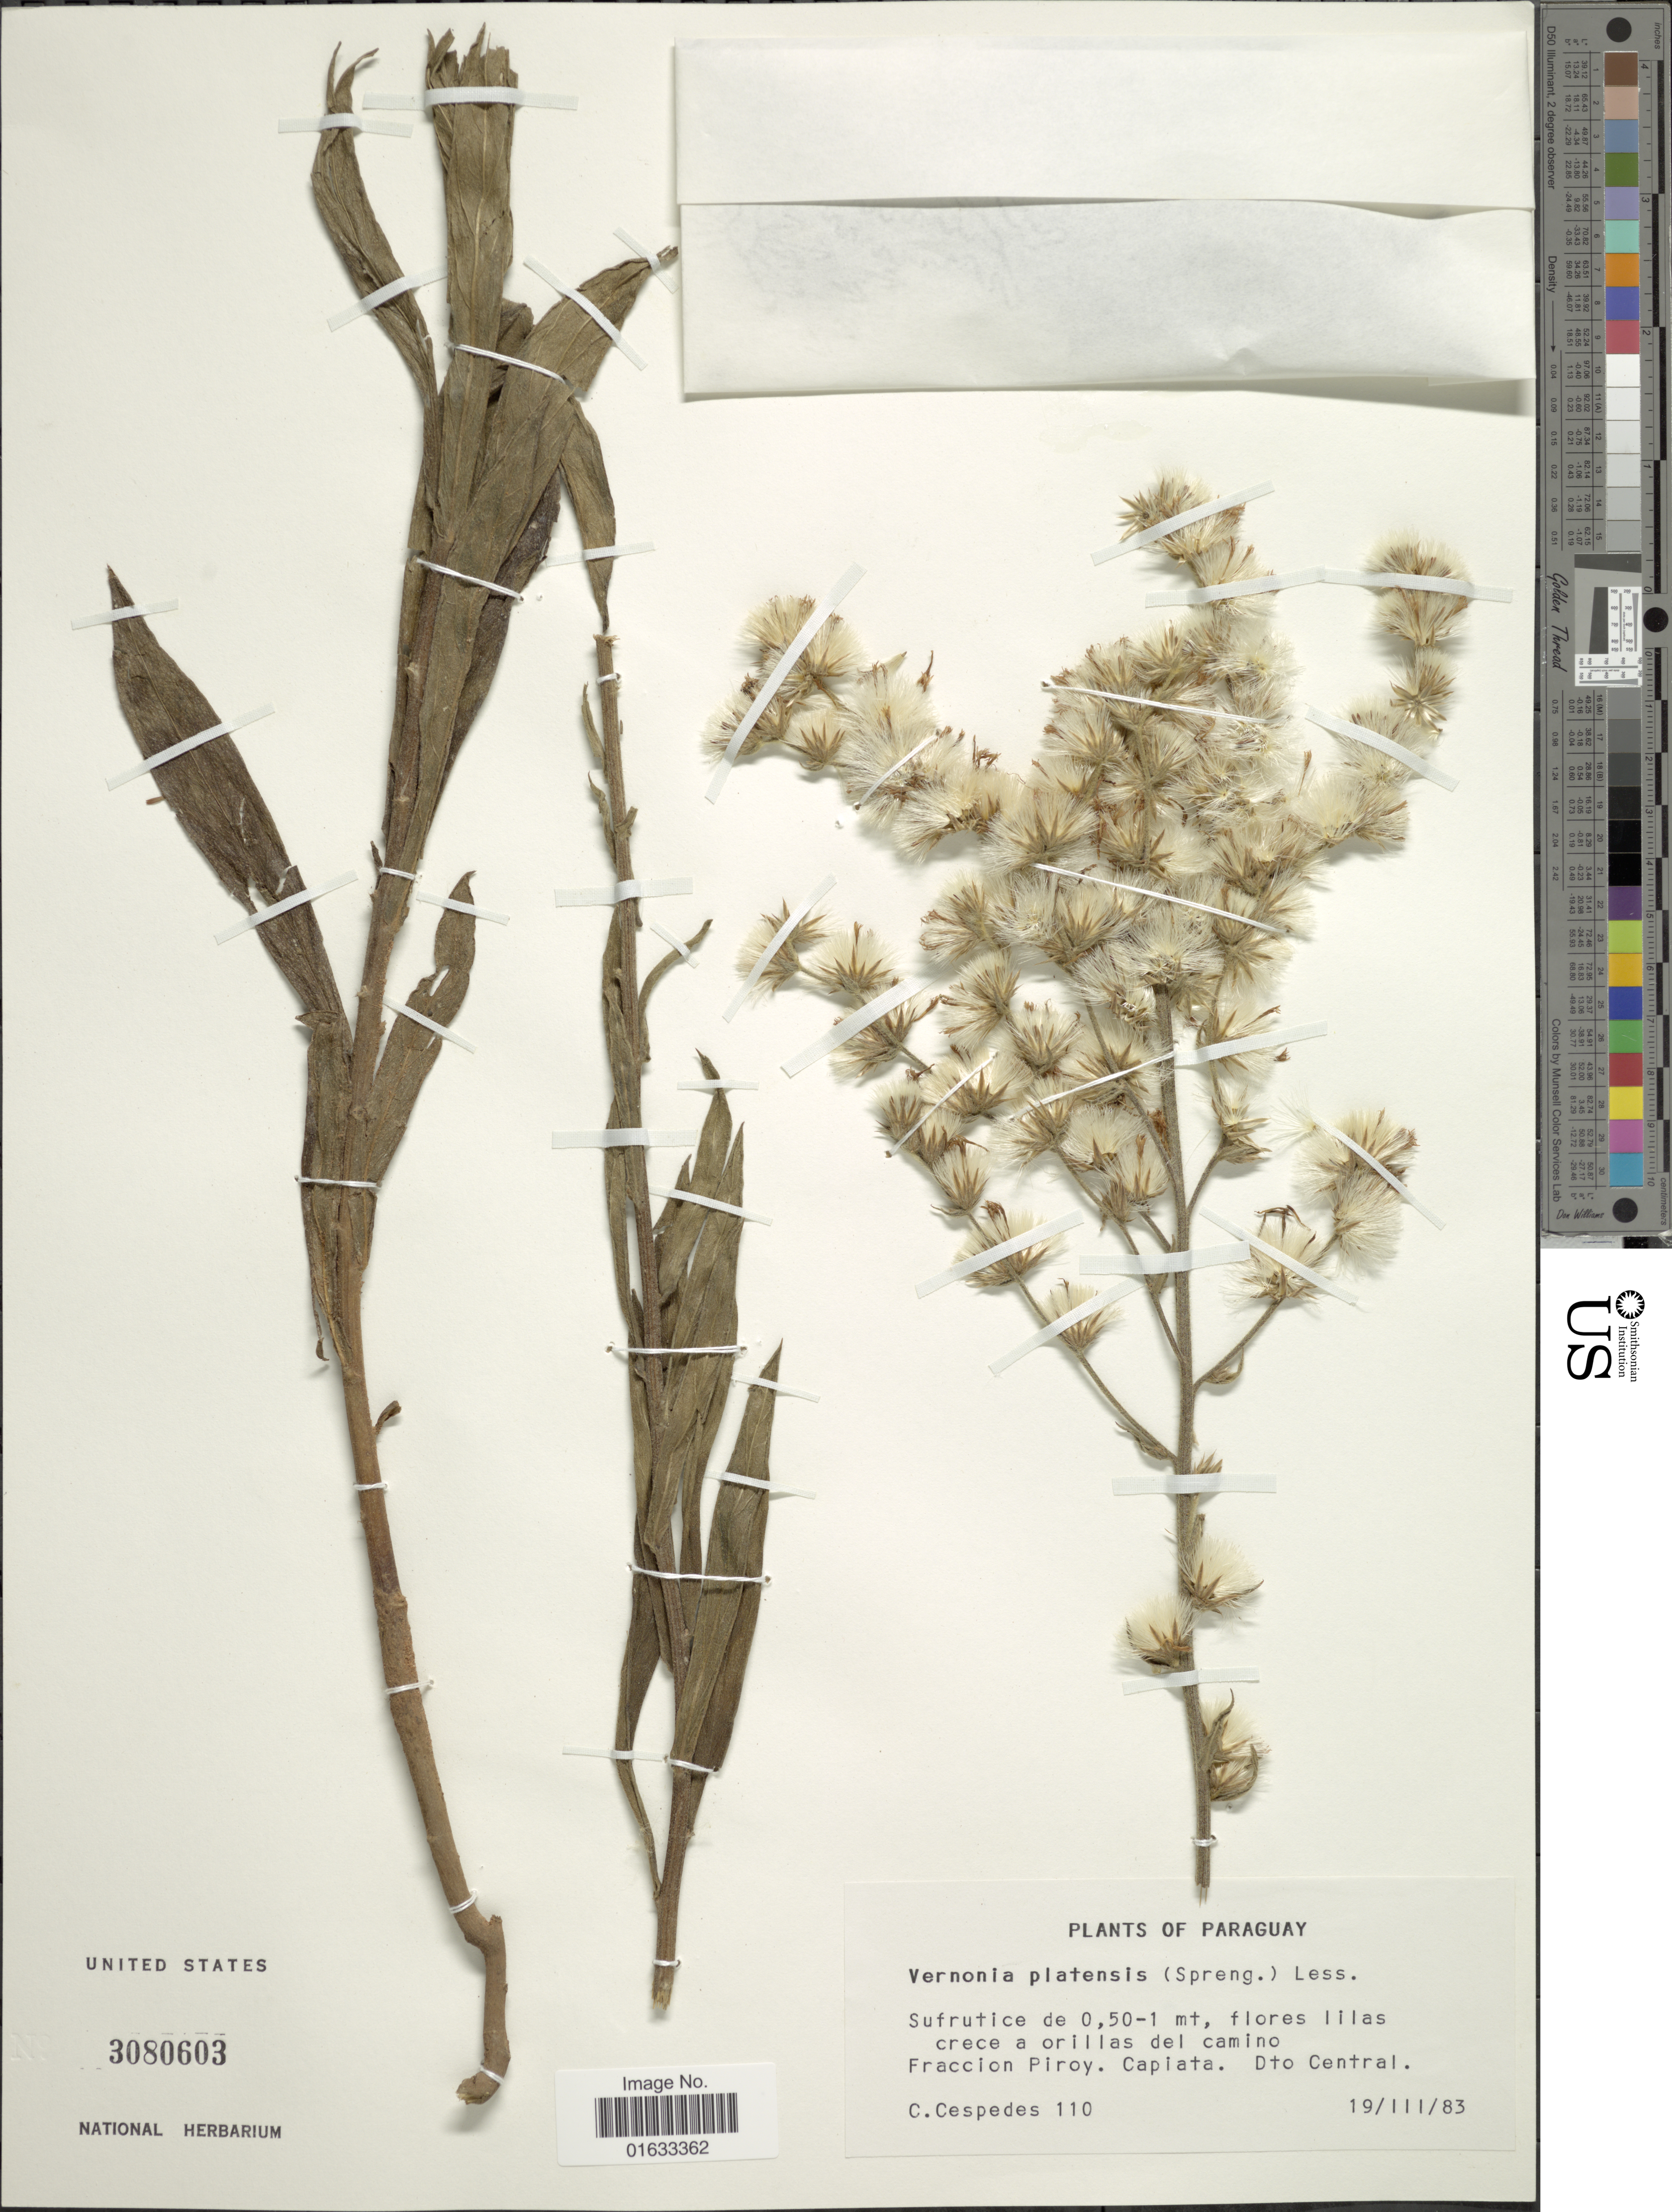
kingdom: Plantae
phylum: Tracheophyta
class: Magnoliopsida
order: Asterales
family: Asteraceae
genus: Chrysolaena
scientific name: Chrysolaena platensis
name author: (Spreng.) H. Rob.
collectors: C. Cespedes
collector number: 110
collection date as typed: Transcribed d/m/y: 19/3/83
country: Paraguay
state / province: Central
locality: Fraccion Piroy, Capiata, Dto Central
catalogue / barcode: US 3080603